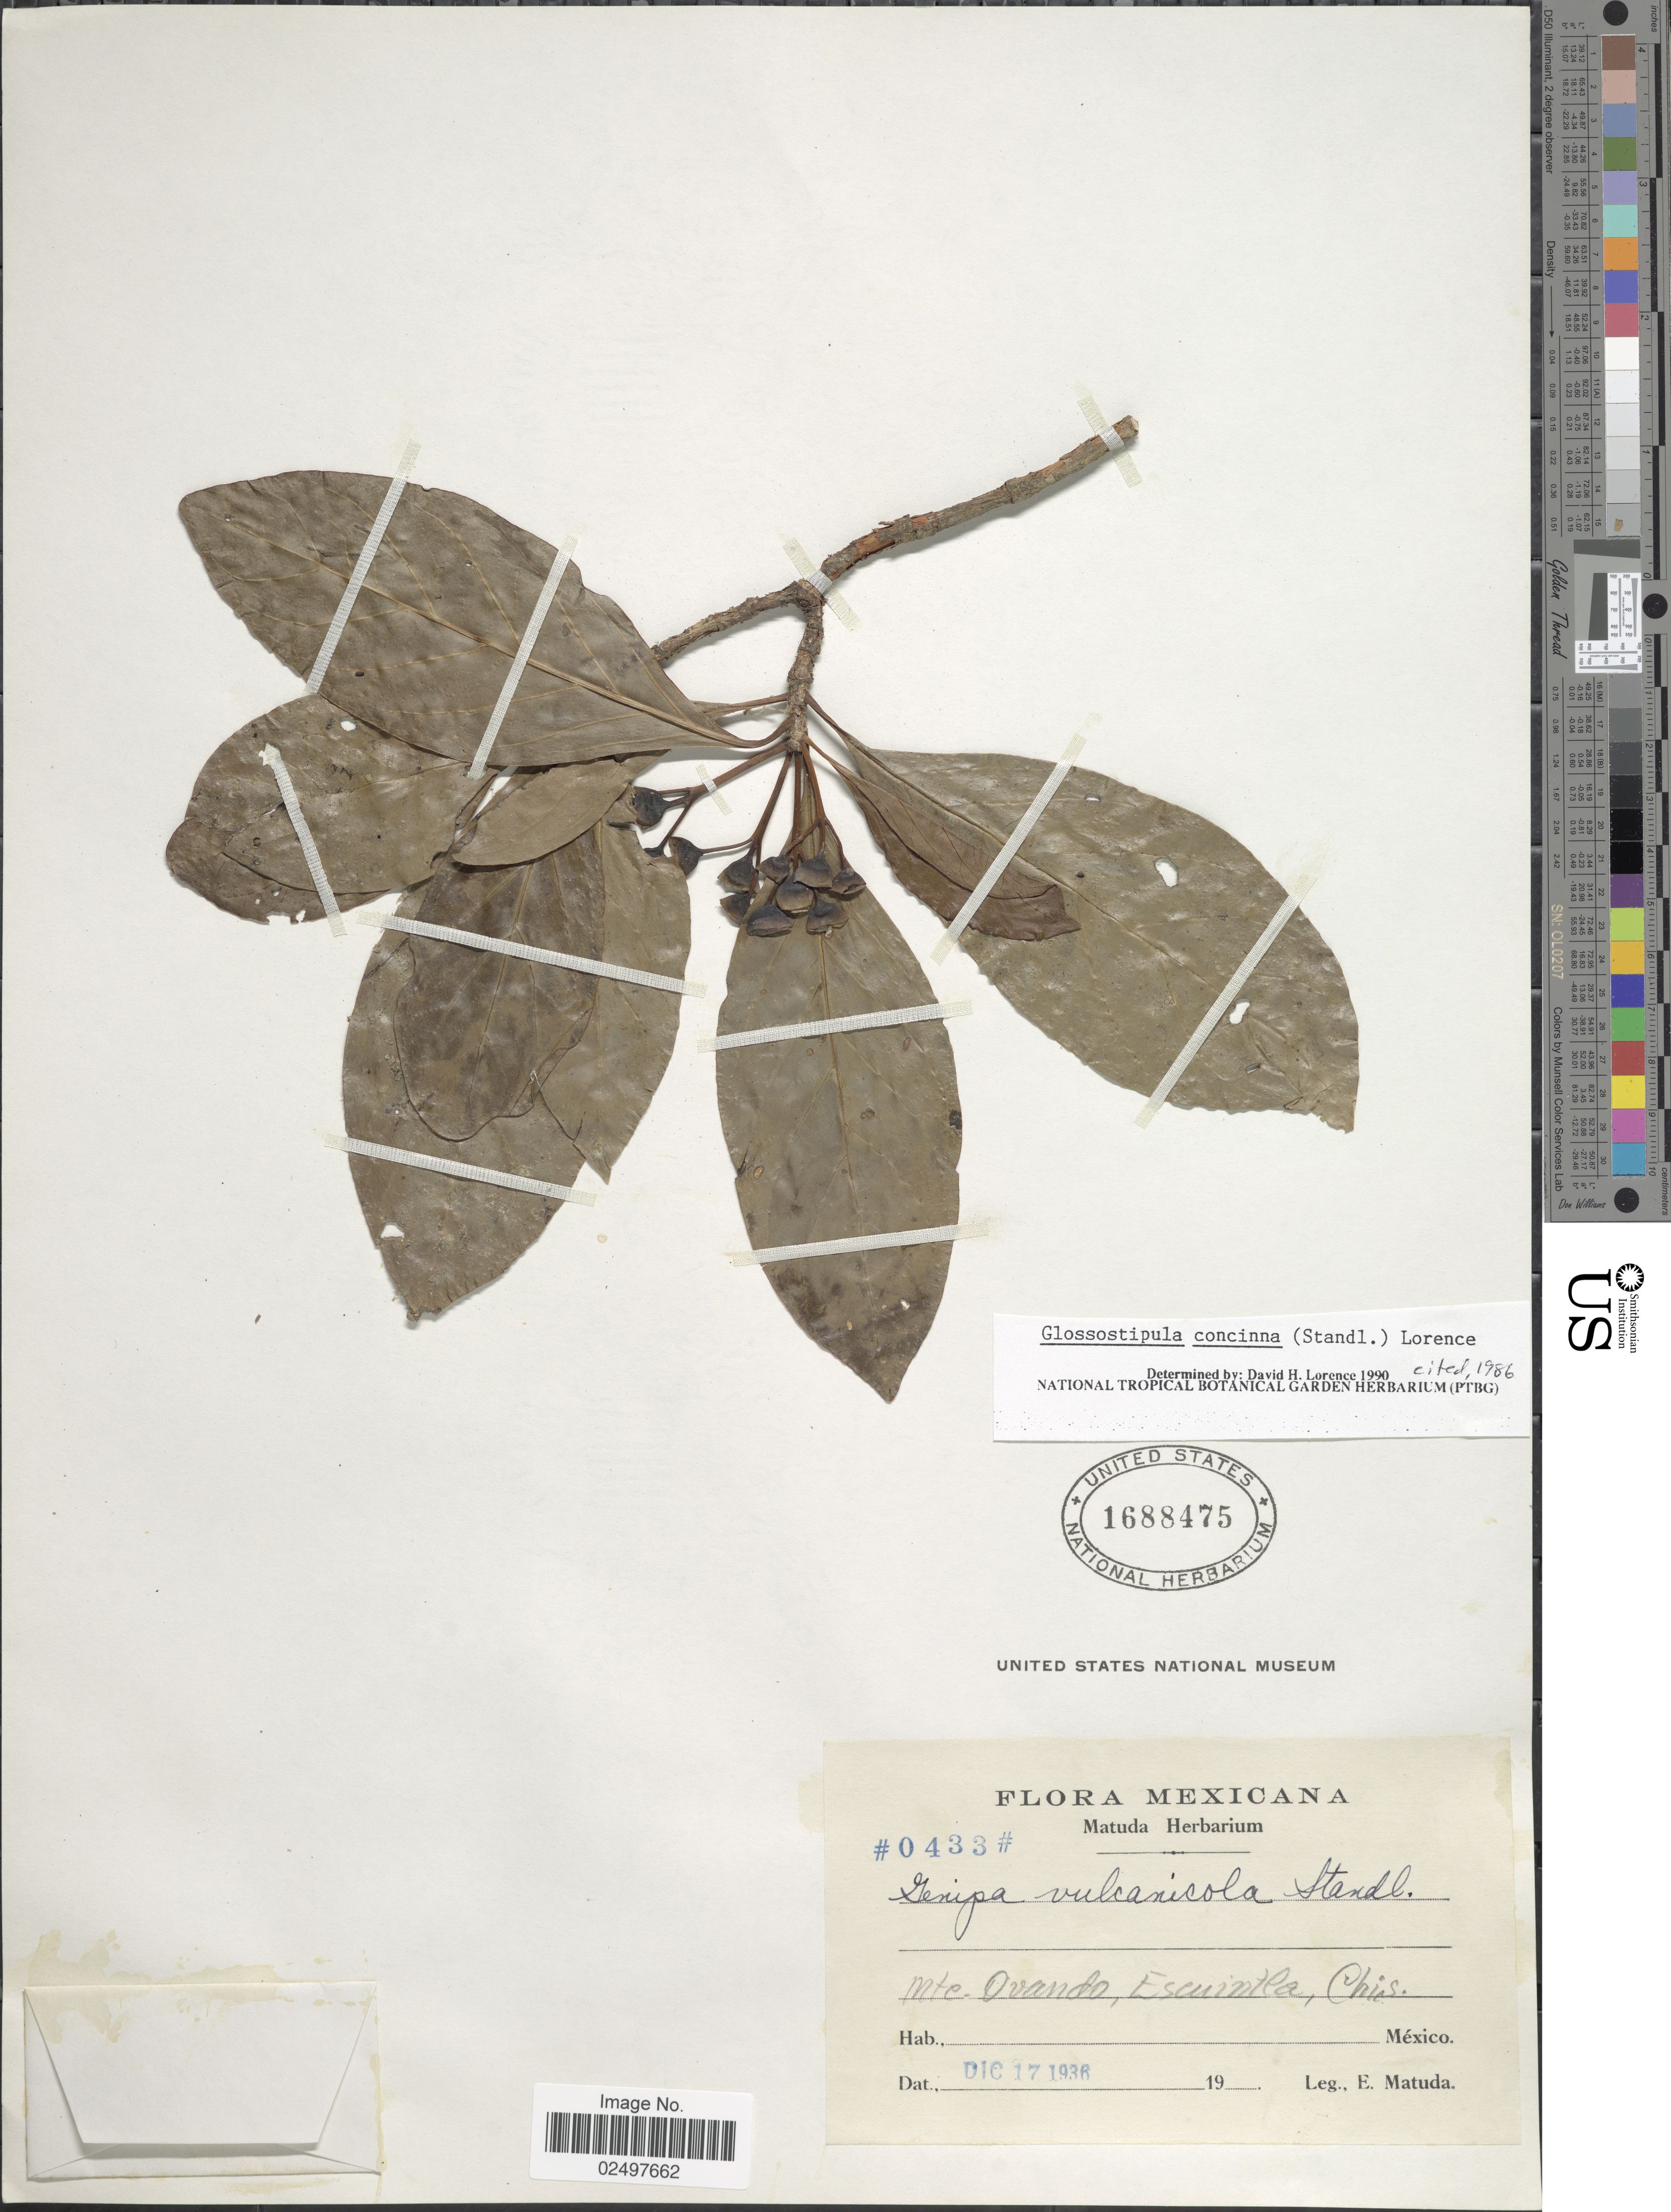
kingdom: Plantae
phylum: Tracheophyta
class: Magnoliopsida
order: Gentianales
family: Rubiaceae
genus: Glossostipula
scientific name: Glossostipula concinna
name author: (Standl.) Lorence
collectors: E. Matuda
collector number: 0433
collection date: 1936-12-17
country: Mexico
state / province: Chiapas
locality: Mte. Ovando, Escuintla, Chis.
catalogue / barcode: US 1688475